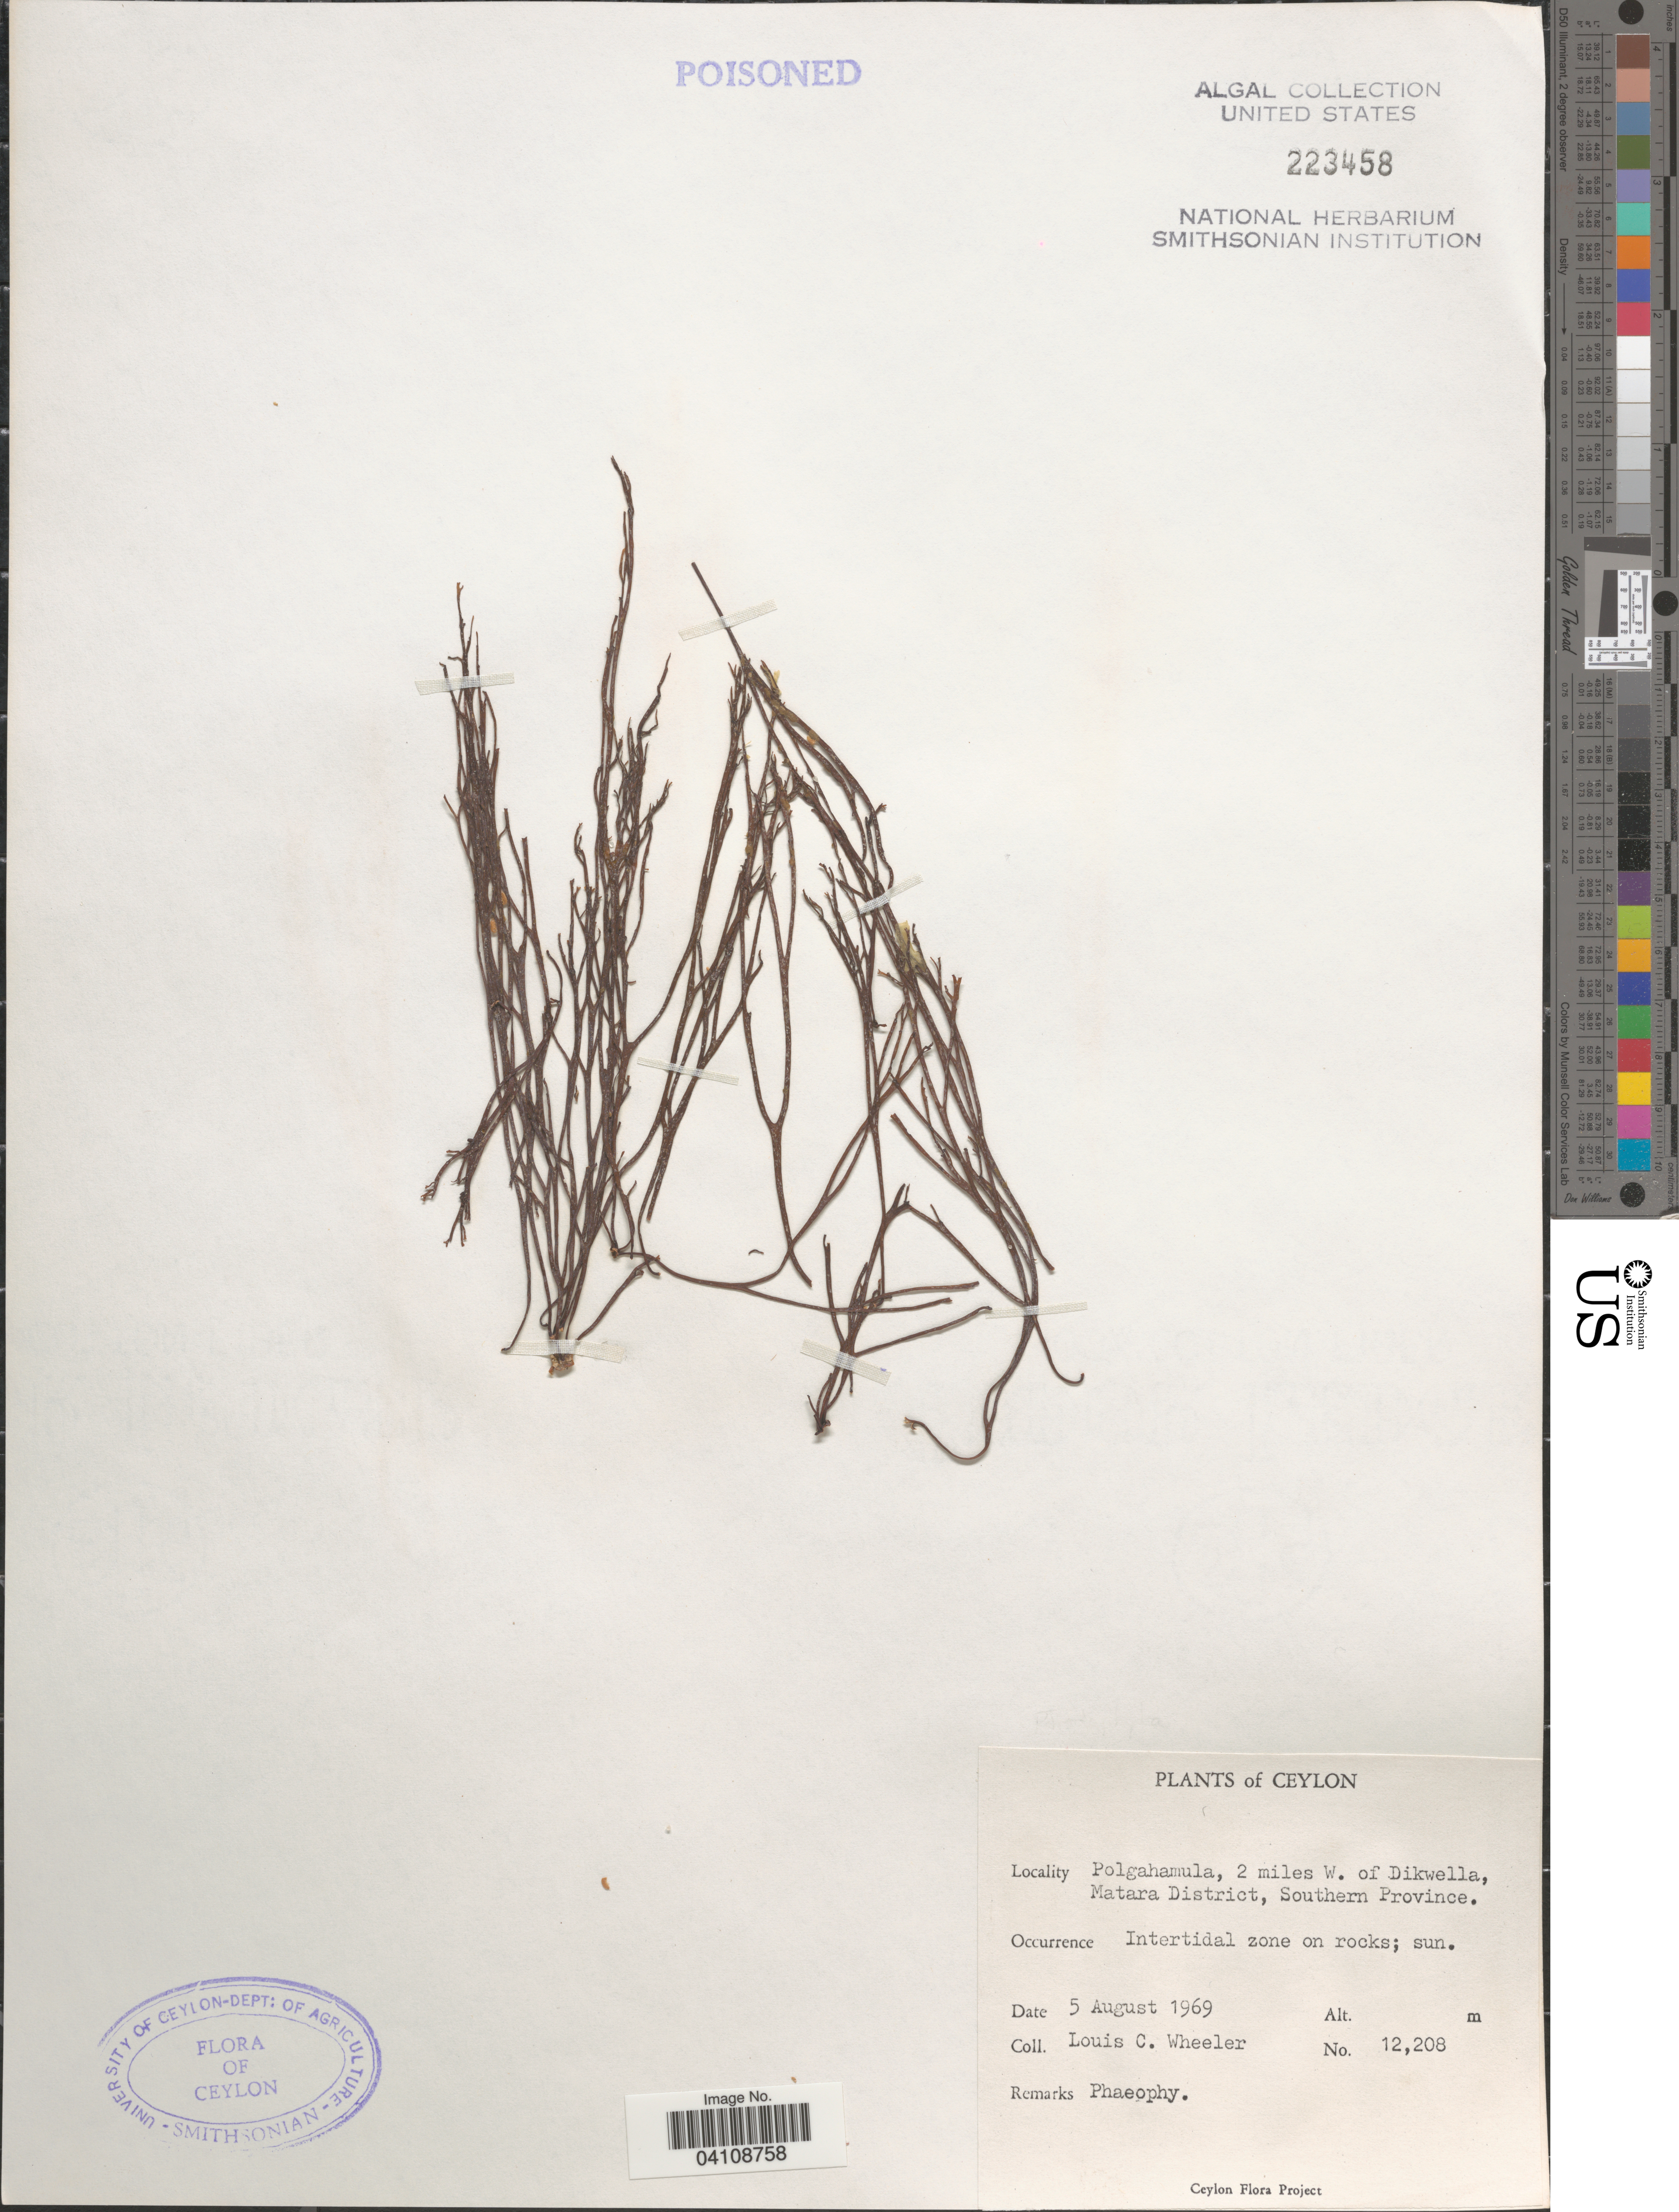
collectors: L. C. Wheeler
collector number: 12208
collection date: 1969-08-05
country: Sri Lanka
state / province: Southern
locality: Polgahamula, 2 miles W. of Dikwella, Matara District.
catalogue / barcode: US 223458